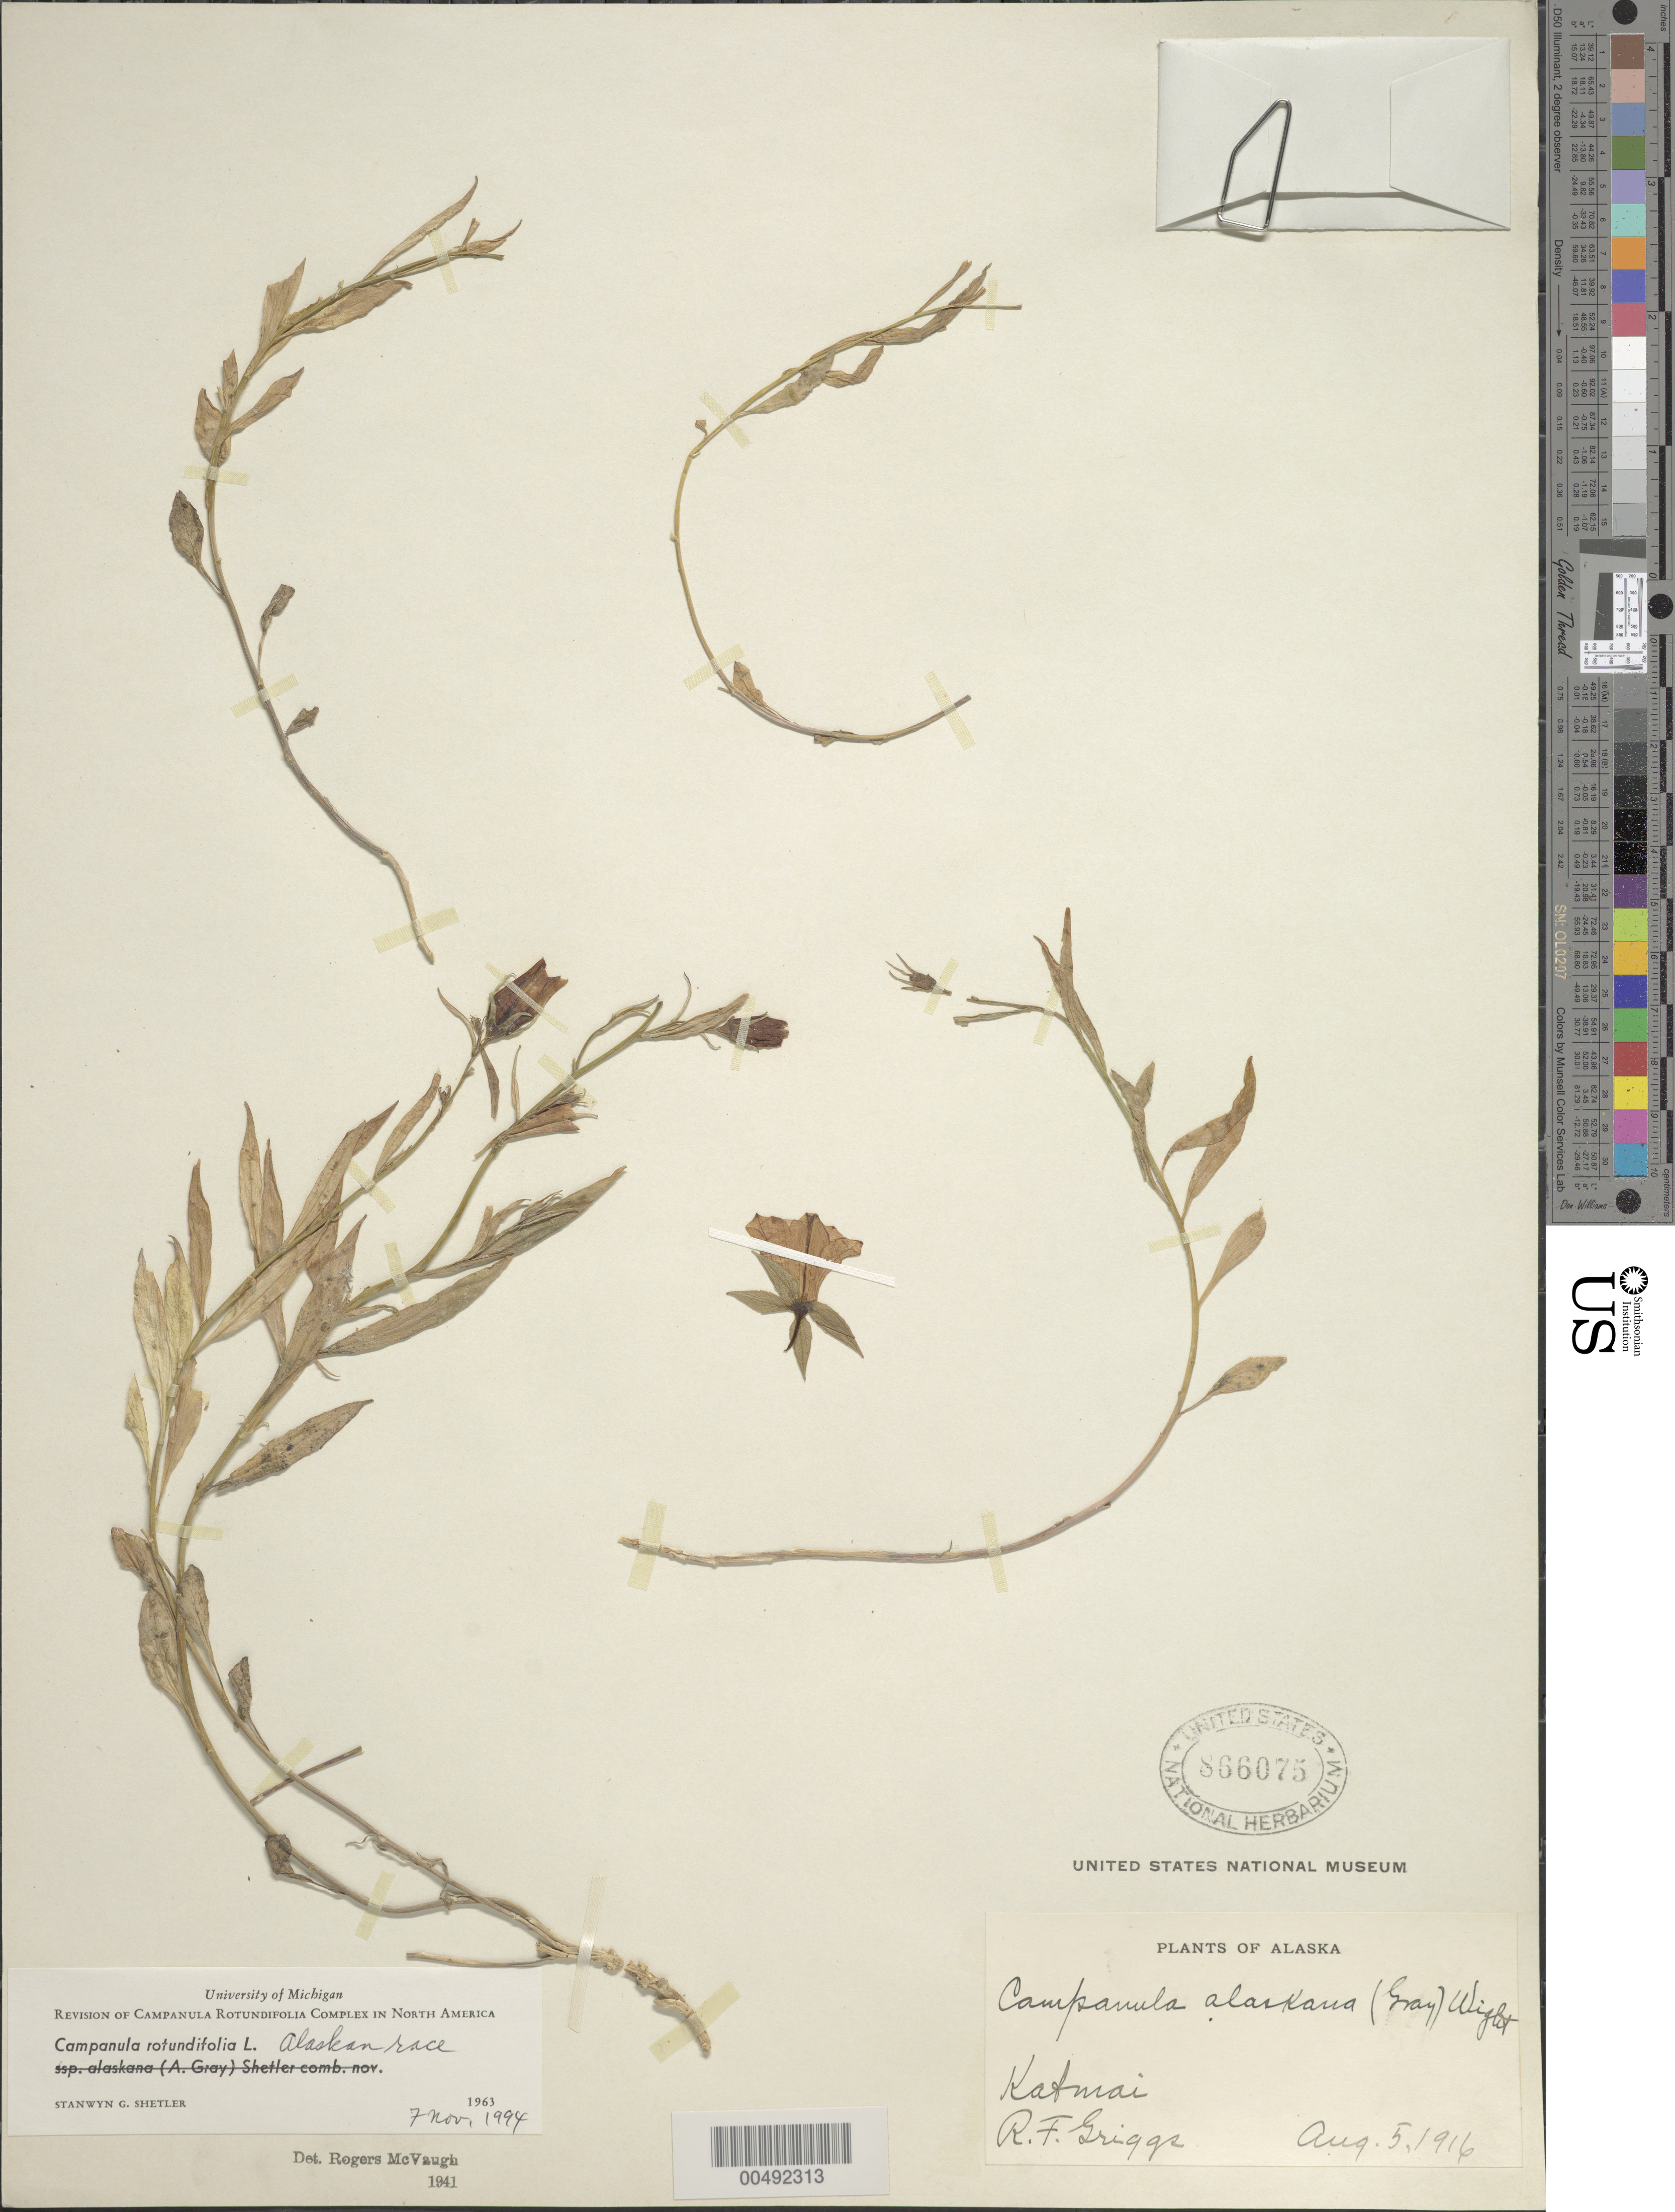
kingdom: Plantae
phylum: Tracheophyta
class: Magnoliopsida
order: Asterales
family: Campanulaceae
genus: Campanula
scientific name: Campanula rotundifolia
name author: L.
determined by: Shetler, Stanwyn G., (US), NMNH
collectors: R. F. Griggs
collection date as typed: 05 Aug 1916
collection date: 1916-08-05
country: United States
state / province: Alaska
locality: Katmai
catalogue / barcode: US 866075